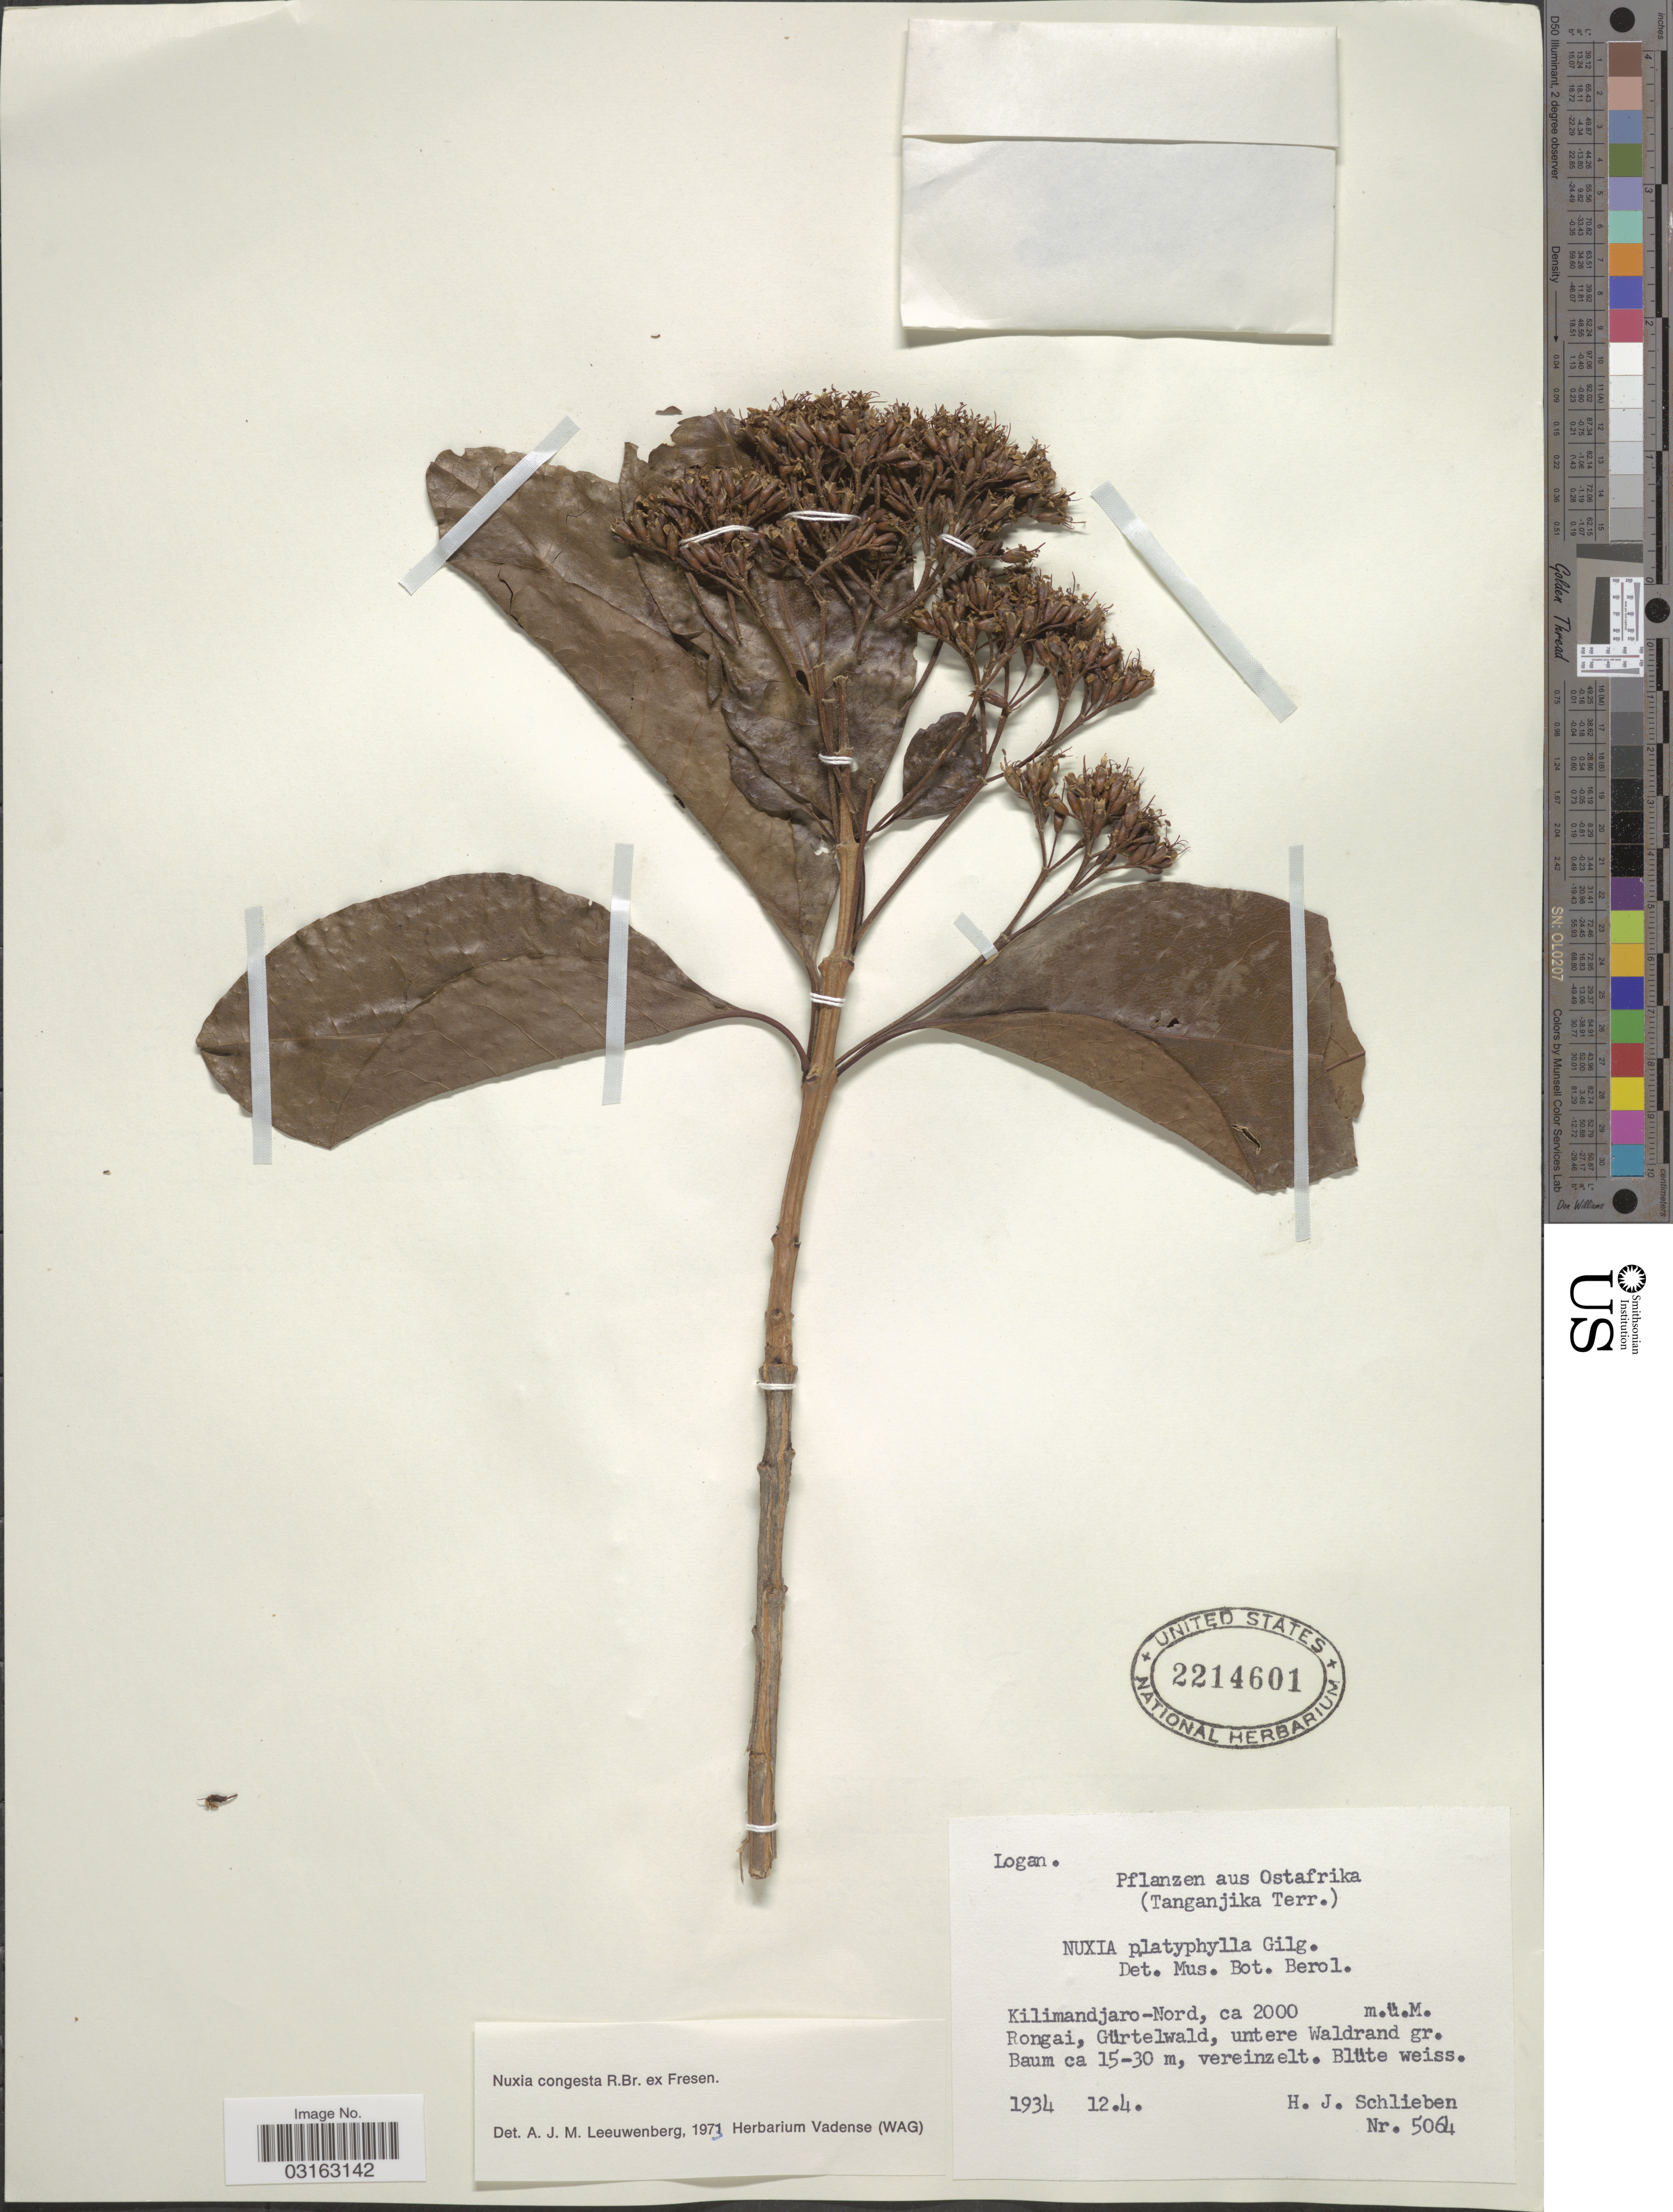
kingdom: Plantae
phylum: Tracheophyta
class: Magnoliopsida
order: Lamiales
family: Stilbaceae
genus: Nuxia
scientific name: Nuxia congesta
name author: R. Br. ex Fresen.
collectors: H. J. Schlieben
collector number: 5064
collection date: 1934-12-04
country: Tanzania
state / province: Kilimanjaro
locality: Ostafrika. (Tanganjika Terr.). Kilimandjaro-Nord, Rongai, Gürtelwald, untere Waldrand gr. Baum ca 15-30 m, vereinzelt.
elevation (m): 2000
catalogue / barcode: US 2214601